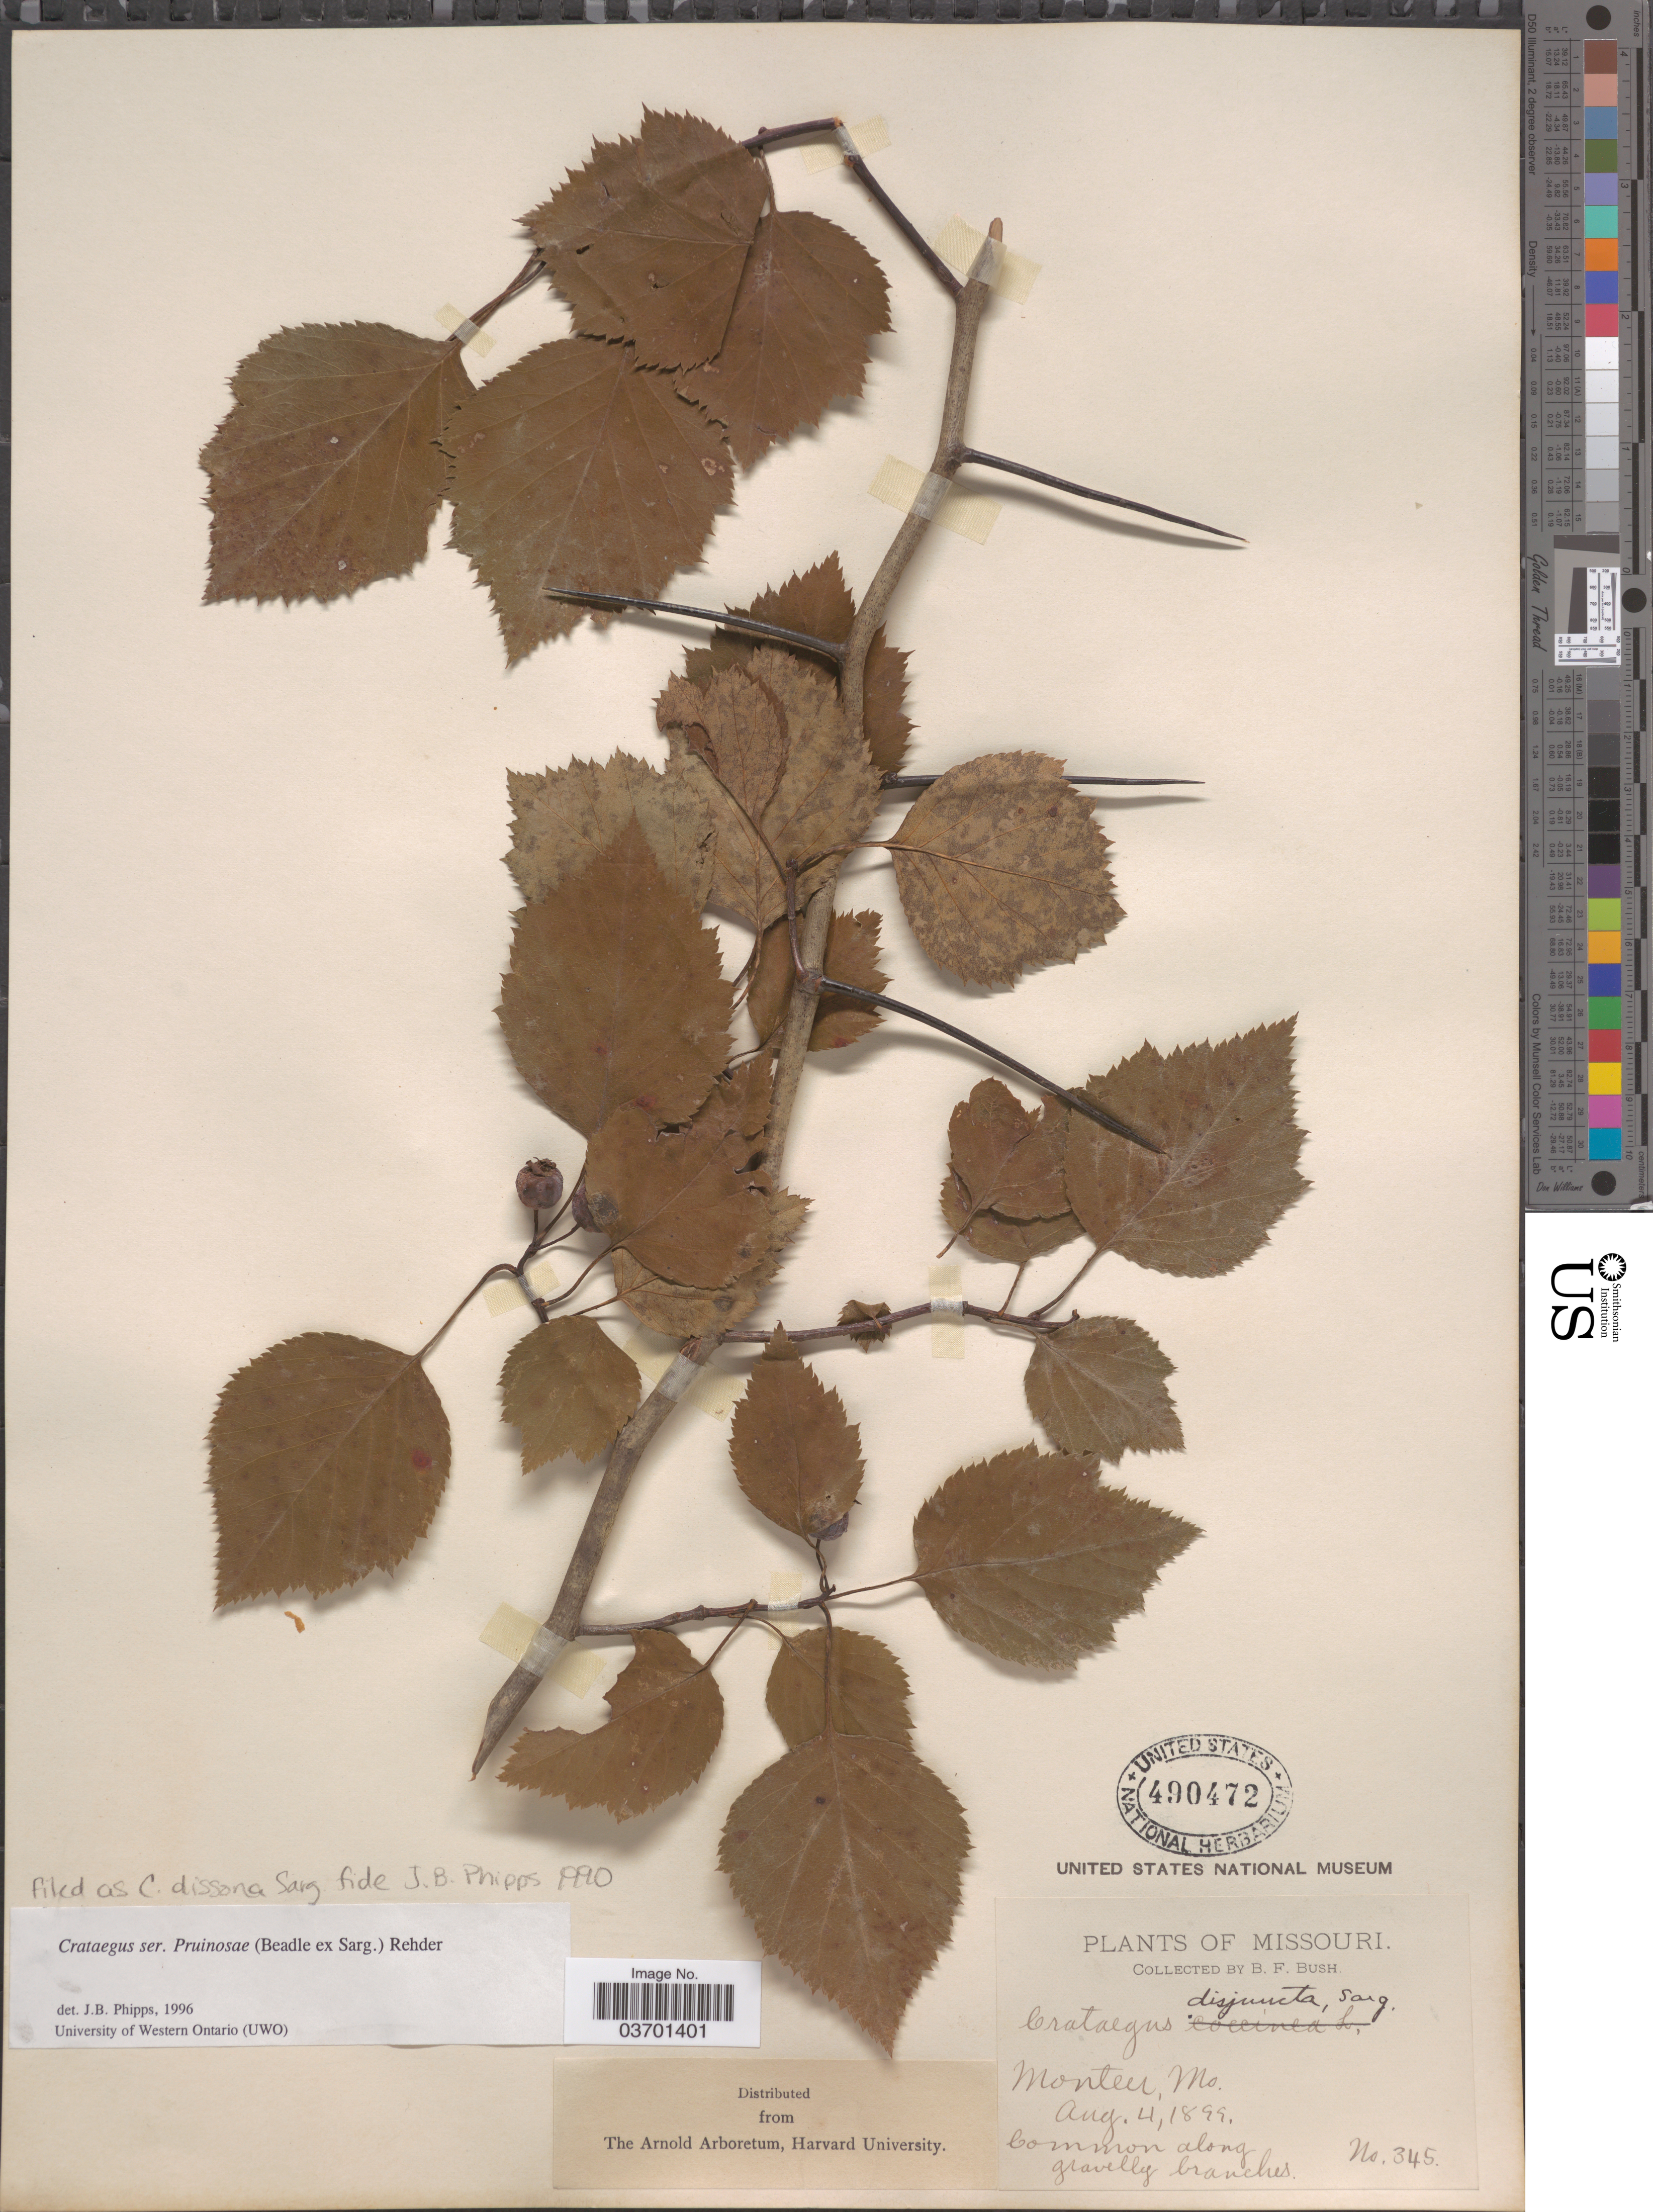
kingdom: Plantae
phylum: Tracheophyta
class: Magnoliopsida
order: Rosales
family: Rosaceae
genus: Crataegus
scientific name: Crataegus pruinosa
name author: (H.L. Wendl.) K. Koch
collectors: B. F. Bush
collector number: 345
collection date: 1899-08-04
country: United States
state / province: Missouri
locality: Monteer.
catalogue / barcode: US 490472